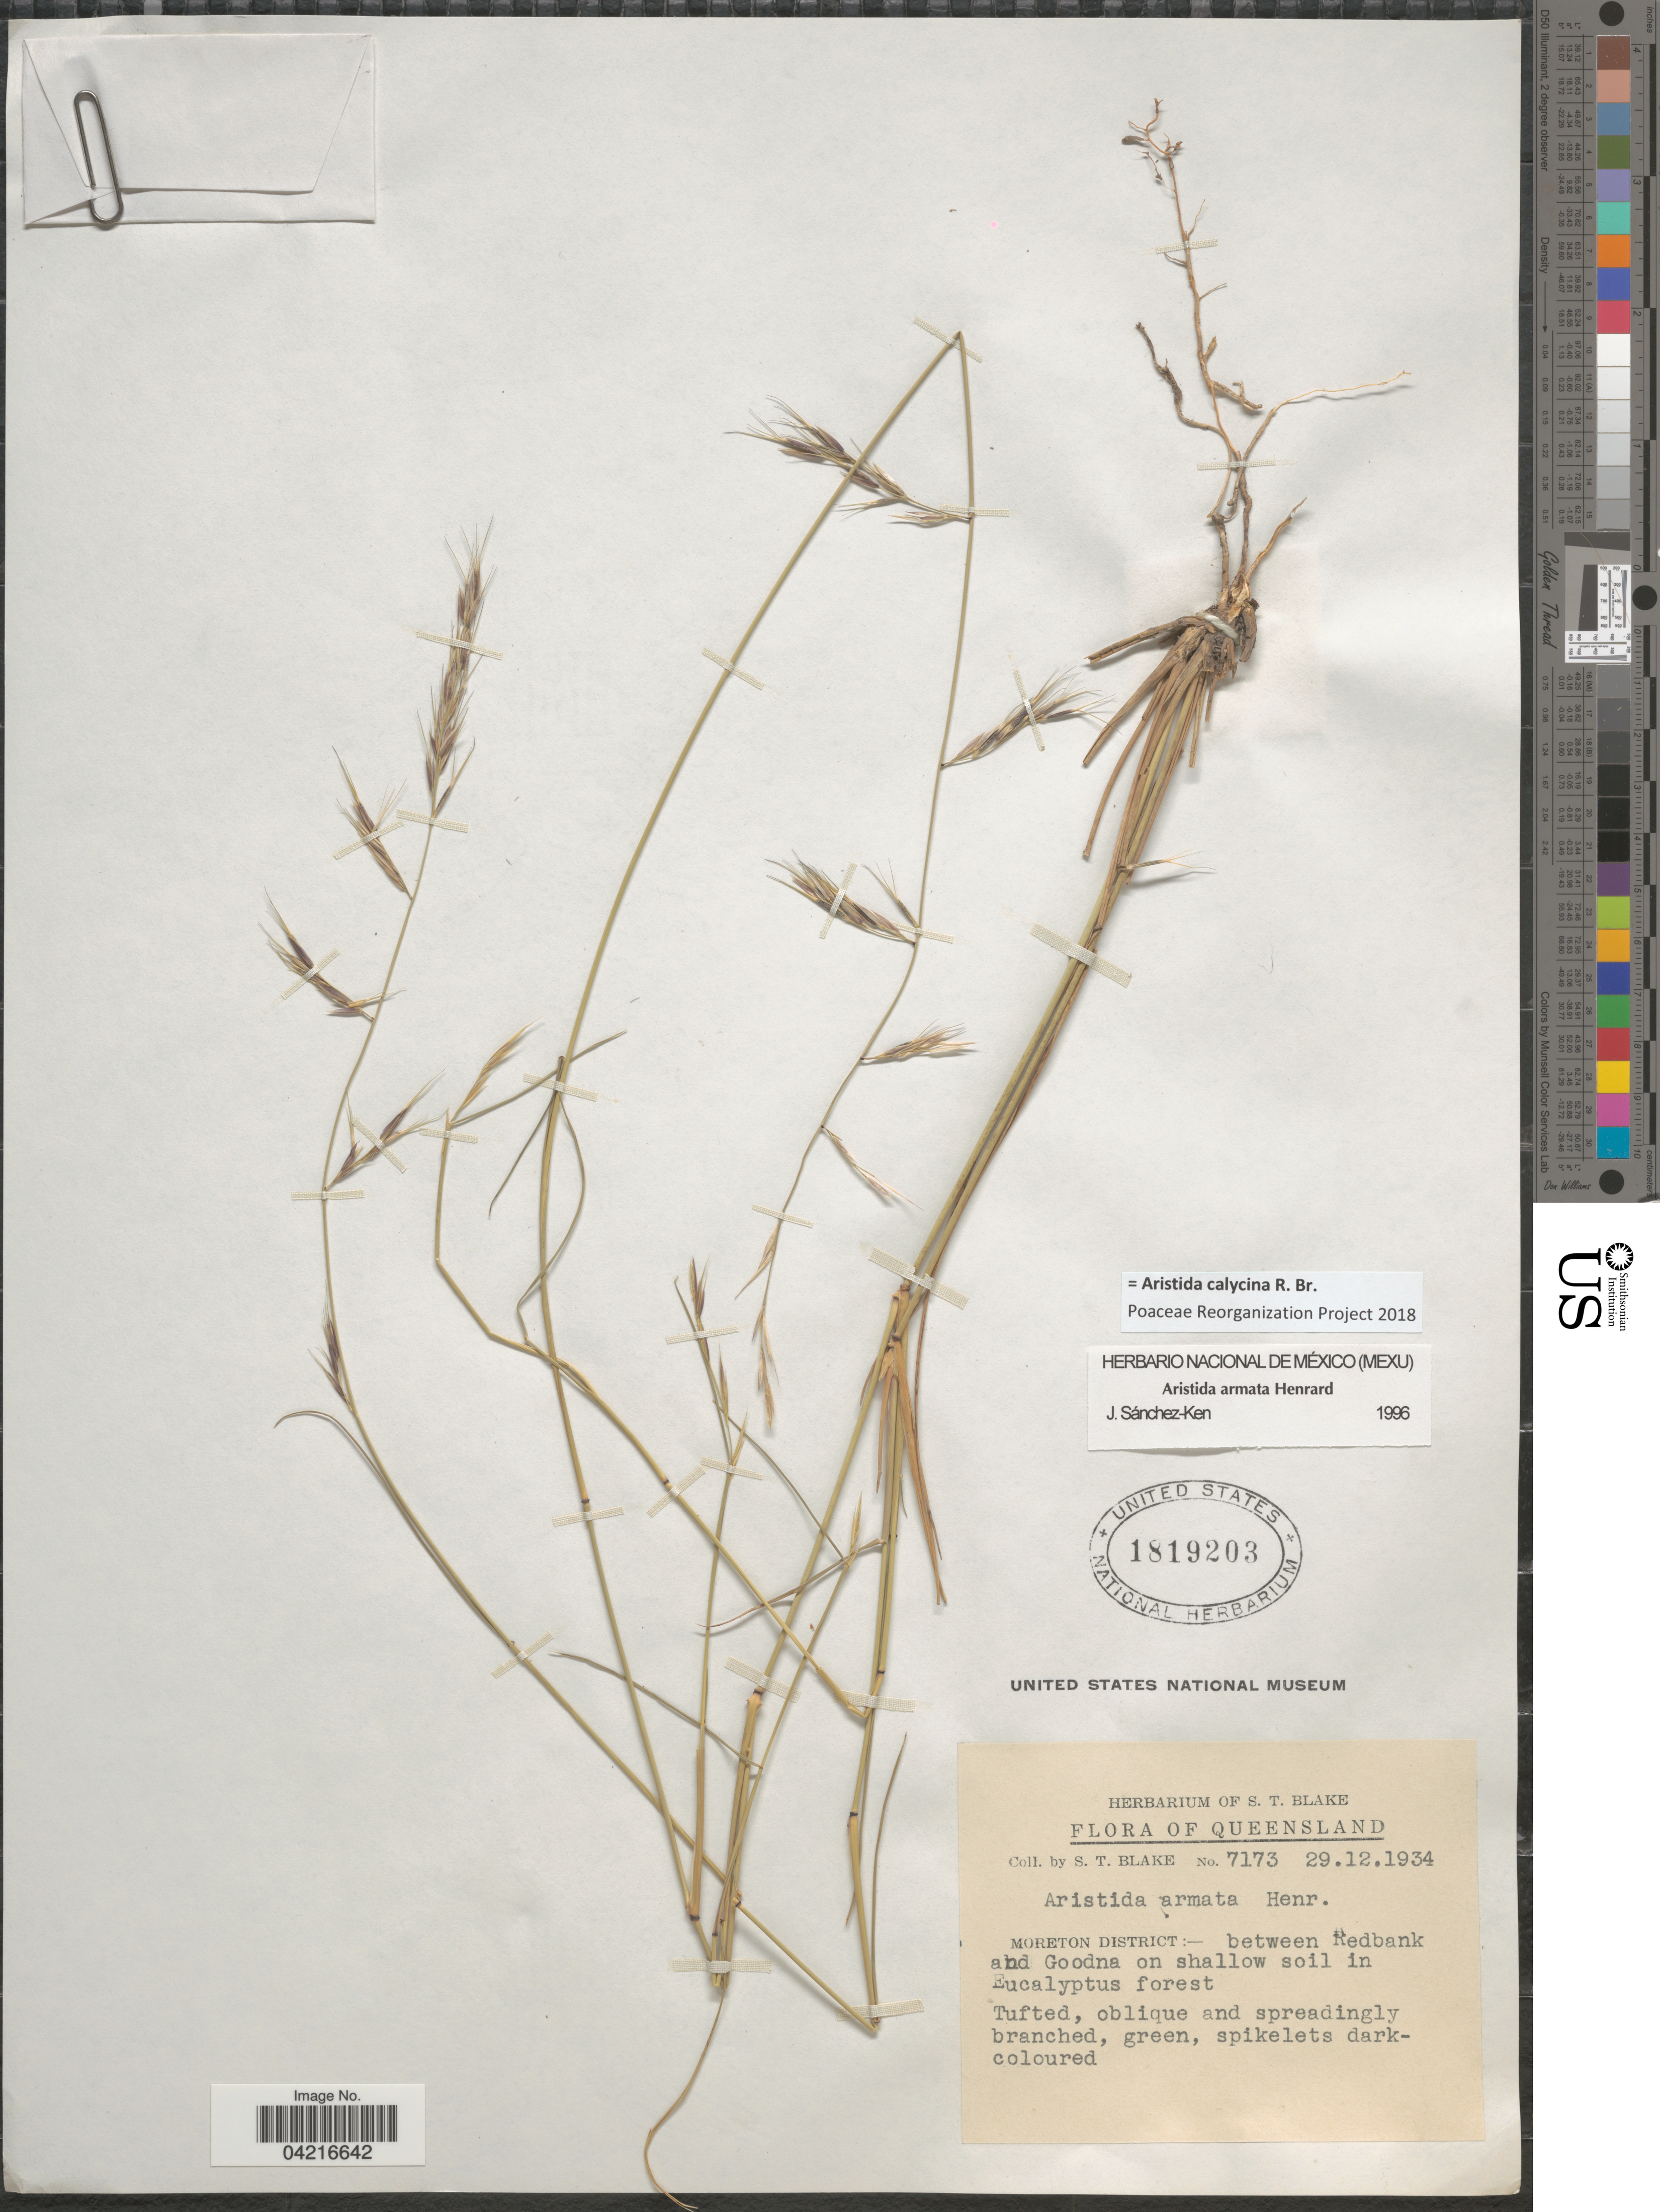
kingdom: Plantae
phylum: Tracheophyta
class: Liliopsida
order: Poales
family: Poaceae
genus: Aristida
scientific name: Aristida calycina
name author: R. Br.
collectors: S. T. Blake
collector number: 7173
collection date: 1934-12-29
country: Australia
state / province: Queensland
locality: Moreton District:- between Redbank and Goodna on shallow soil in Eucalyptus forest.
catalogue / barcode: US 1819203